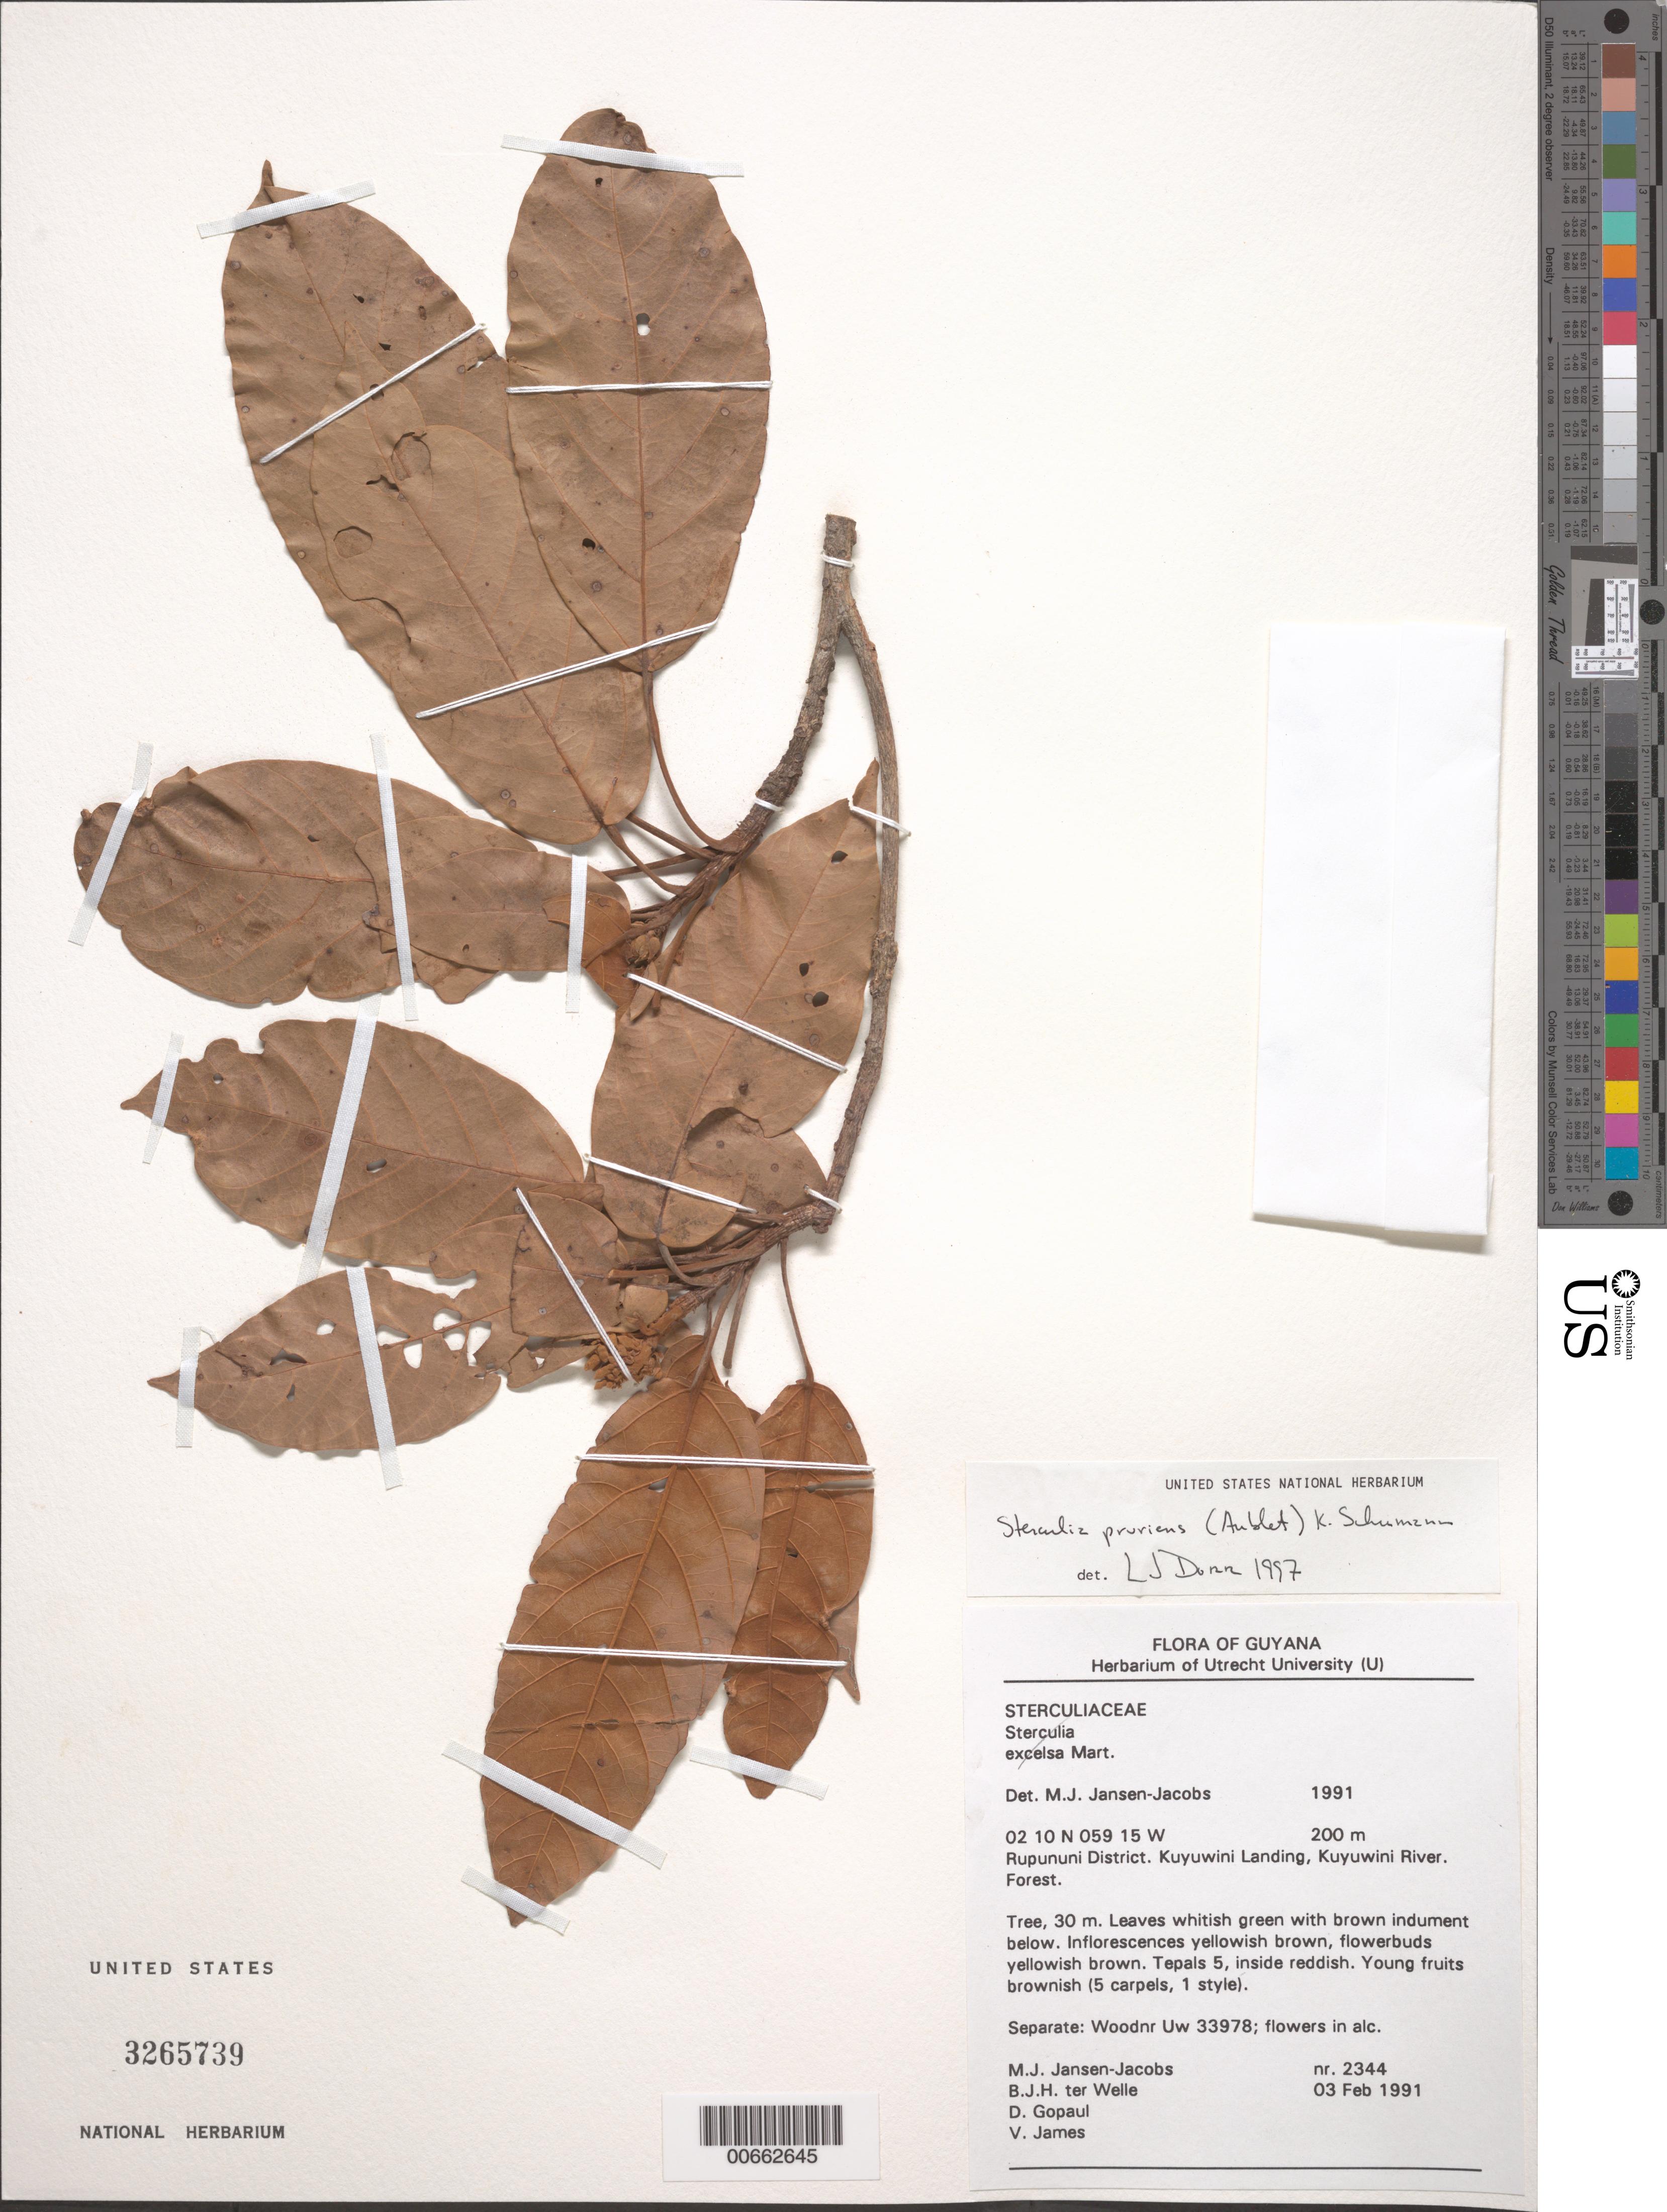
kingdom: Plantae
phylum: Tracheophyta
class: Magnoliopsida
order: Malvales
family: Malvaceae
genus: Sterculia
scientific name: Sterculia pruriens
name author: (Aubl.) K. Schum.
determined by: Dorr, L. J., (BOT), Smithsonian Institution - National Museum of Natural History (UNITED STATES)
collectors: M. J. Jansen-Jacobs, B. Welle, D. Goupal & V. James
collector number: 2344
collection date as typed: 03 Feb 1991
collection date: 1991-02-03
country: Guyana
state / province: U. Takutu-U. Essequibo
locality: Kuyuwini Landing, Kuyuwini River. [In former Rupununi Region.]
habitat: Forest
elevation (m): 200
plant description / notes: U, US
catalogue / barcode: US 3265739